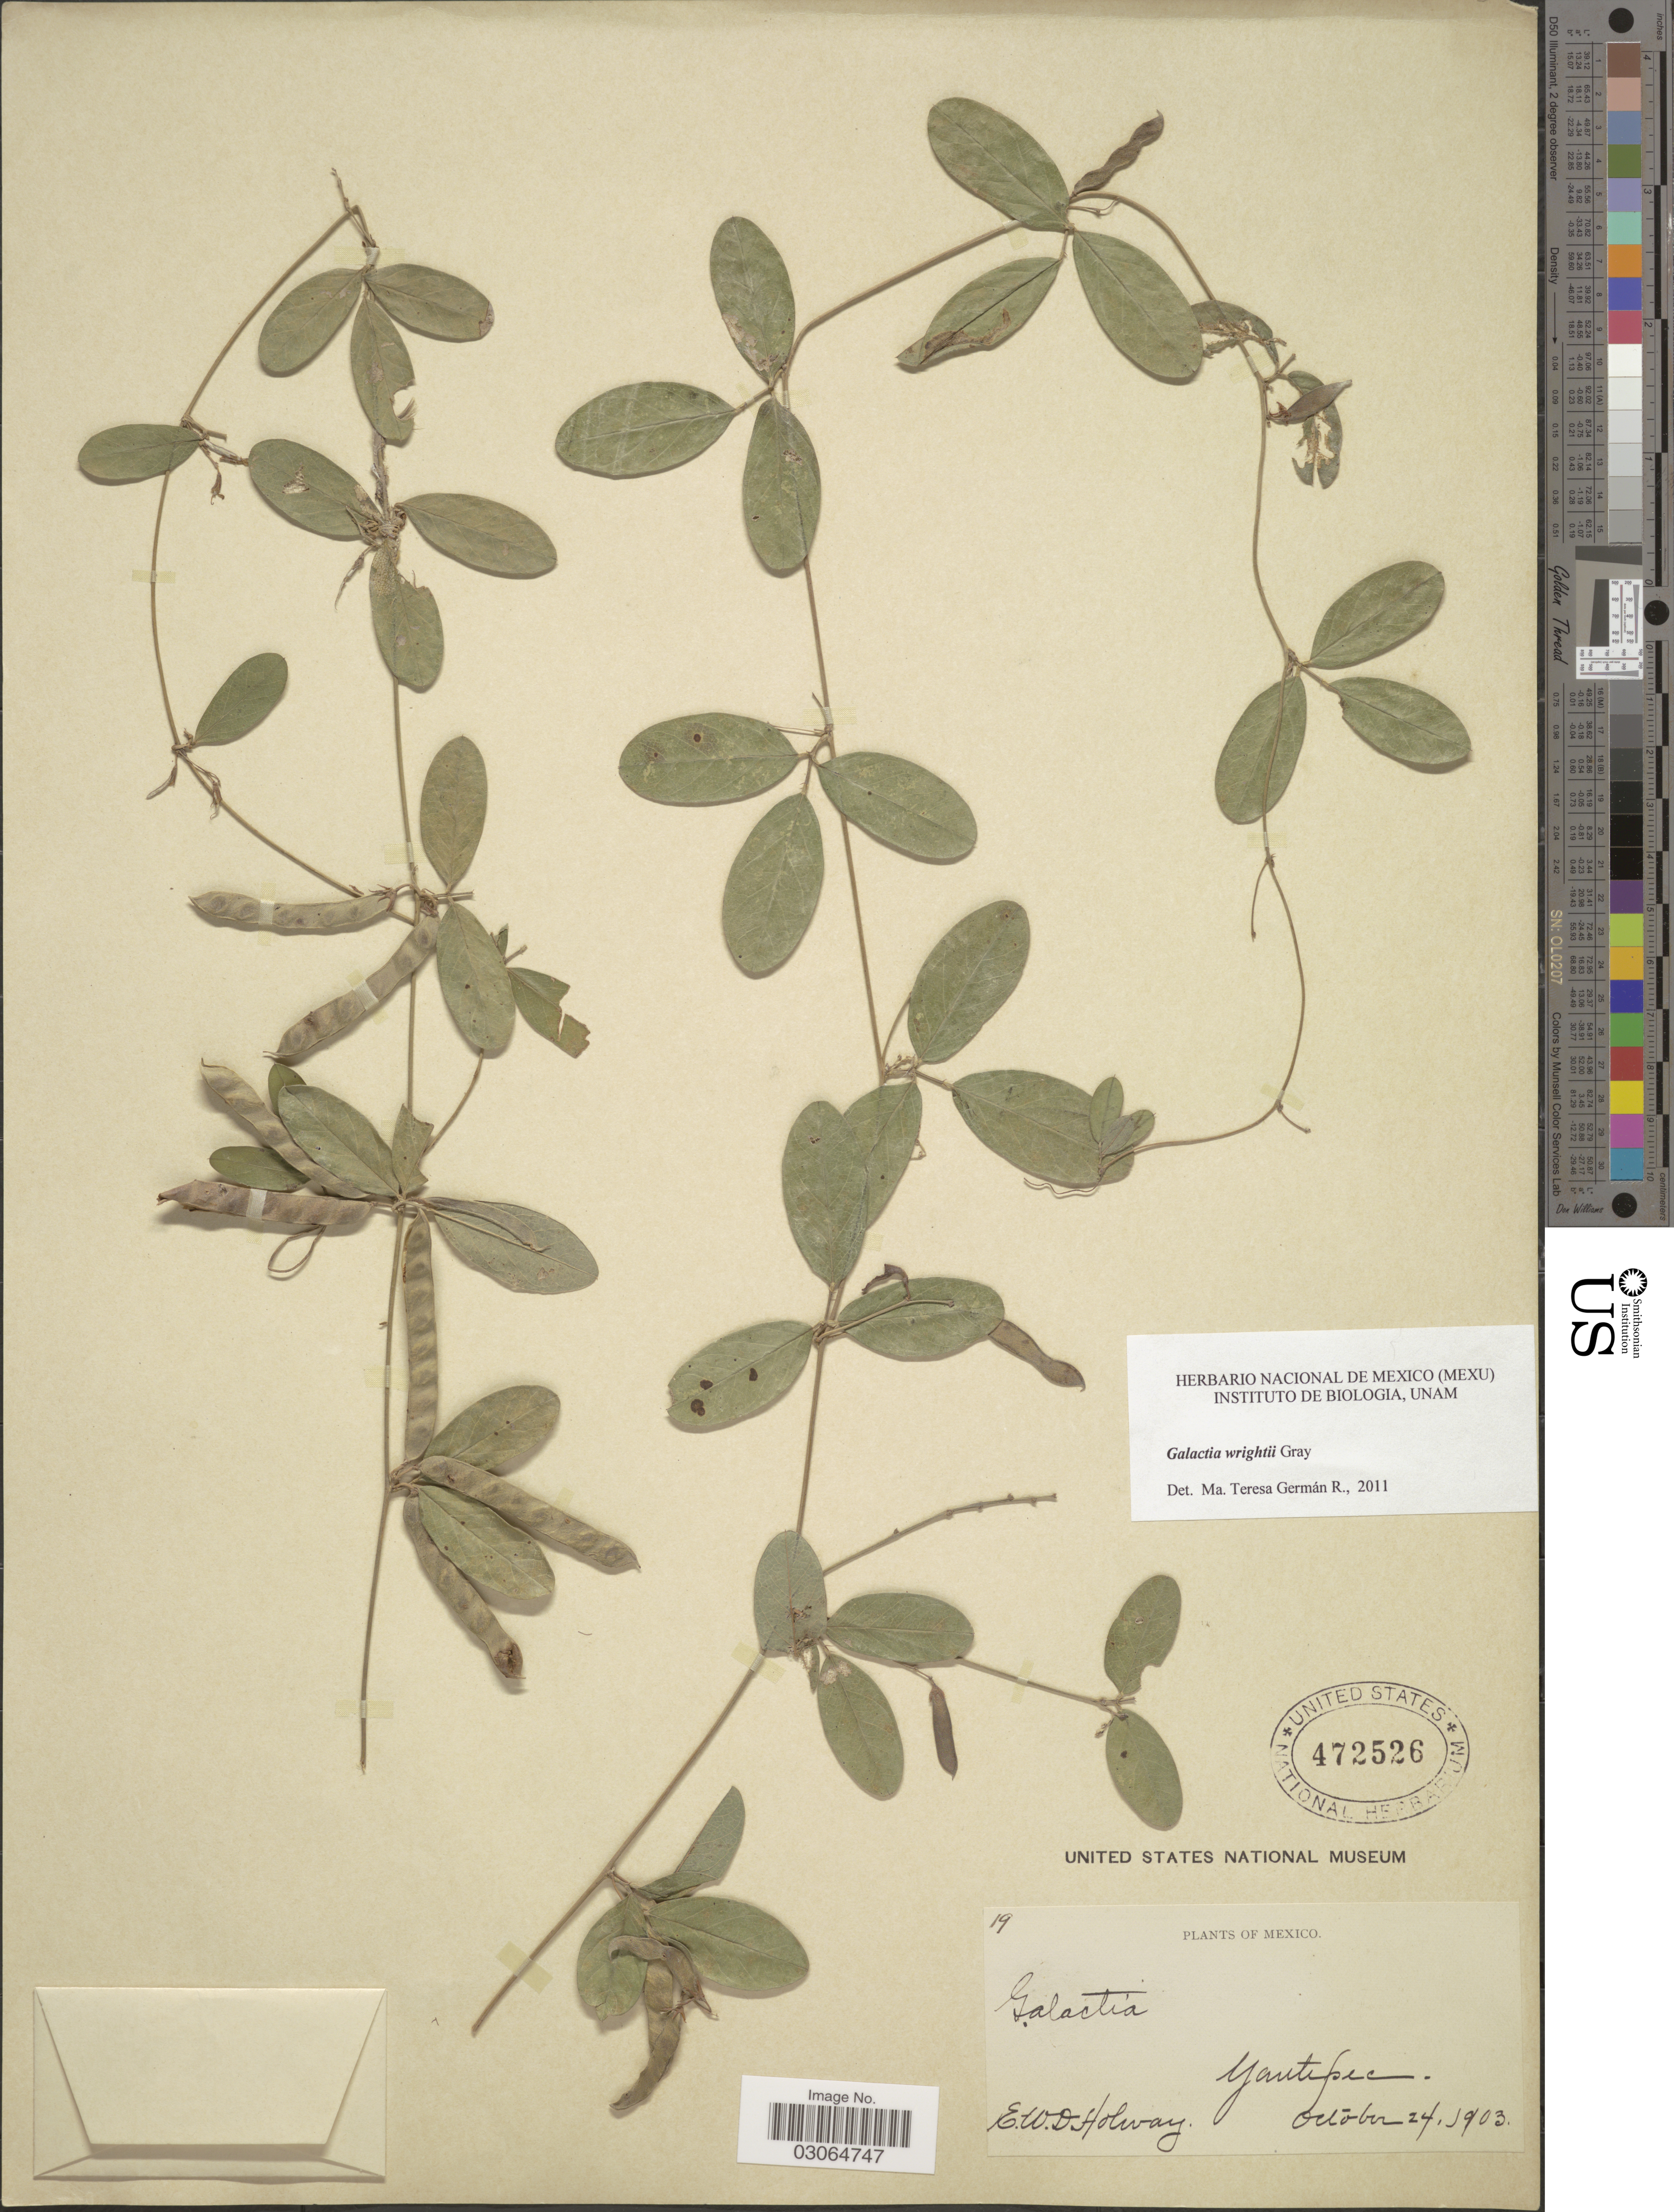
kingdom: Plantae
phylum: Tracheophyta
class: Magnoliopsida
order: Fabales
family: Fabaceae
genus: Galactia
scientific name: Galactia wrightii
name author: A. Gray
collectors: E. W. D. Holway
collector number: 19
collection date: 1903-10-24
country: Mexico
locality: Yautepec.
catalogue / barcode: US 472526